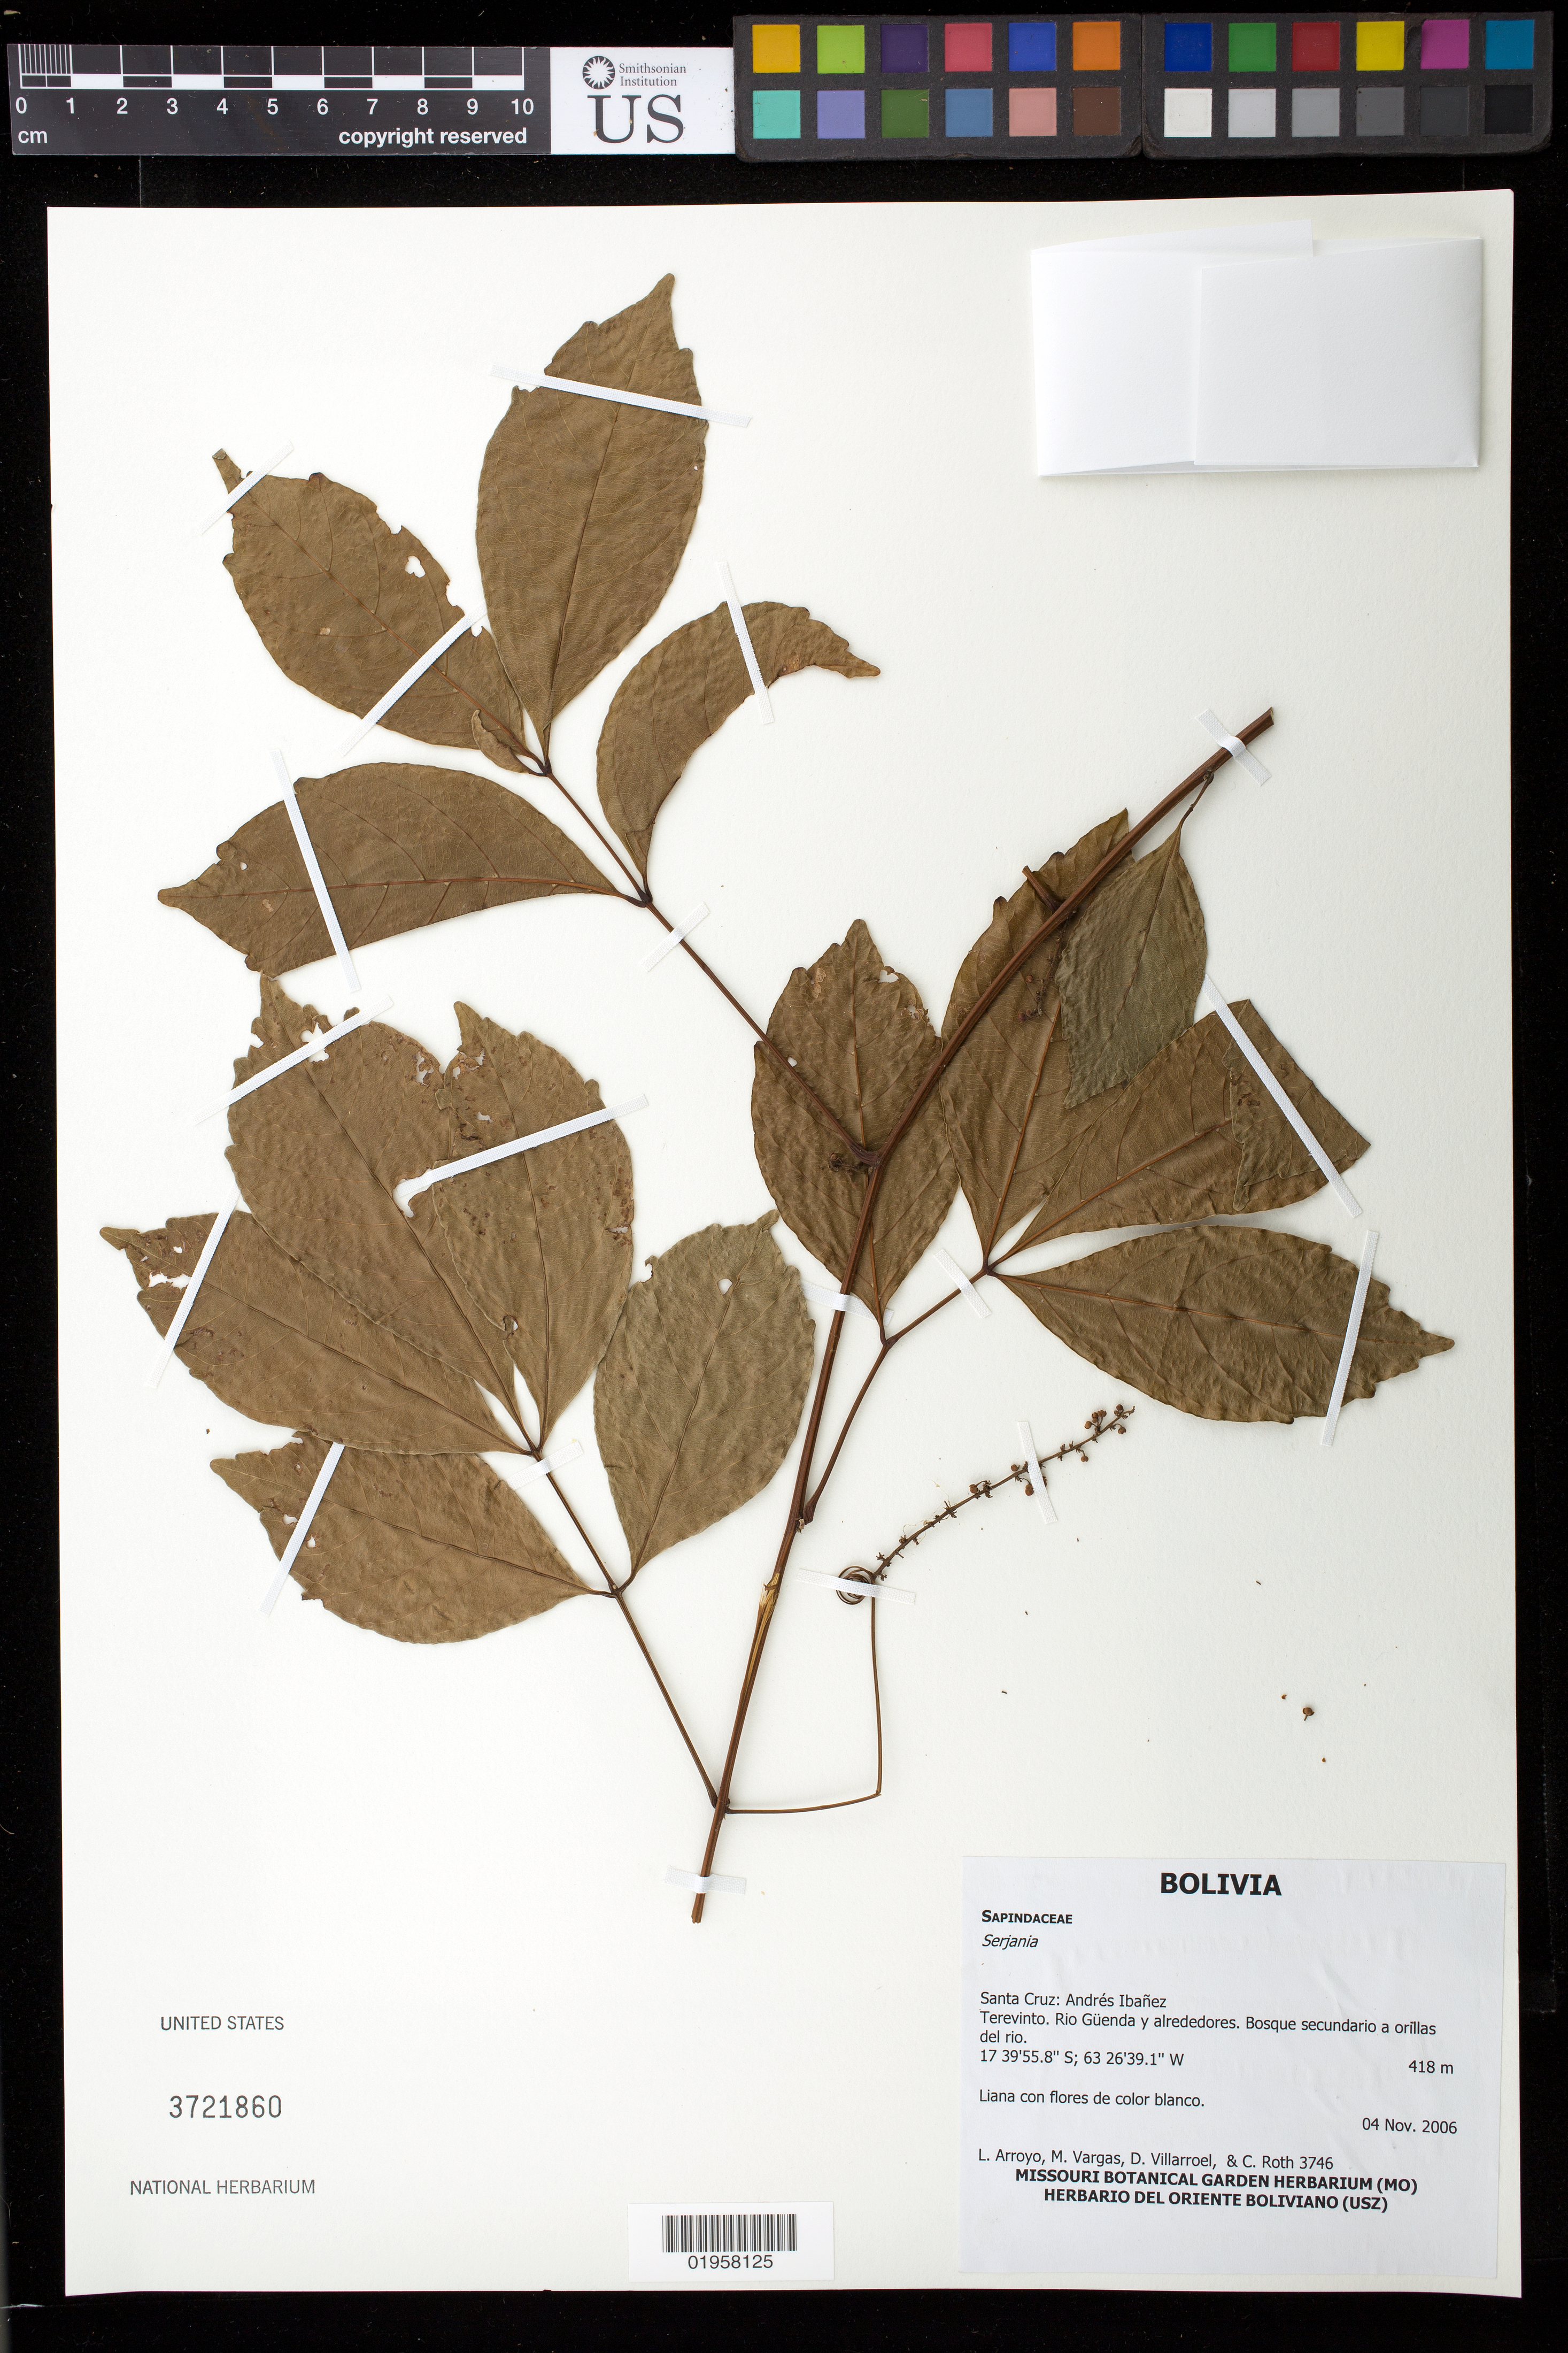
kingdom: Plantae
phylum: Tracheophyta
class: Magnoliopsida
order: Sapindales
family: Sapindaceae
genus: Paullinia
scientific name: Paullinia elegans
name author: Cambess.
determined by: Acevedo-Rodríguez, P., (BOT), Smithsonian Institution - National Museum of Natural History (UNITED STATES)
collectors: L. Arroyo, M. Vargas, D. Villarroel & C. Roth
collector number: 3746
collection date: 2006-11-04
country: Bolivia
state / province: Santa Cruz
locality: Andrés Ibañez. Terevinto. Rio Güenda y alrededores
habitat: Bosque secundario a orillas del rio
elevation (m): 418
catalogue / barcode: US 3721860